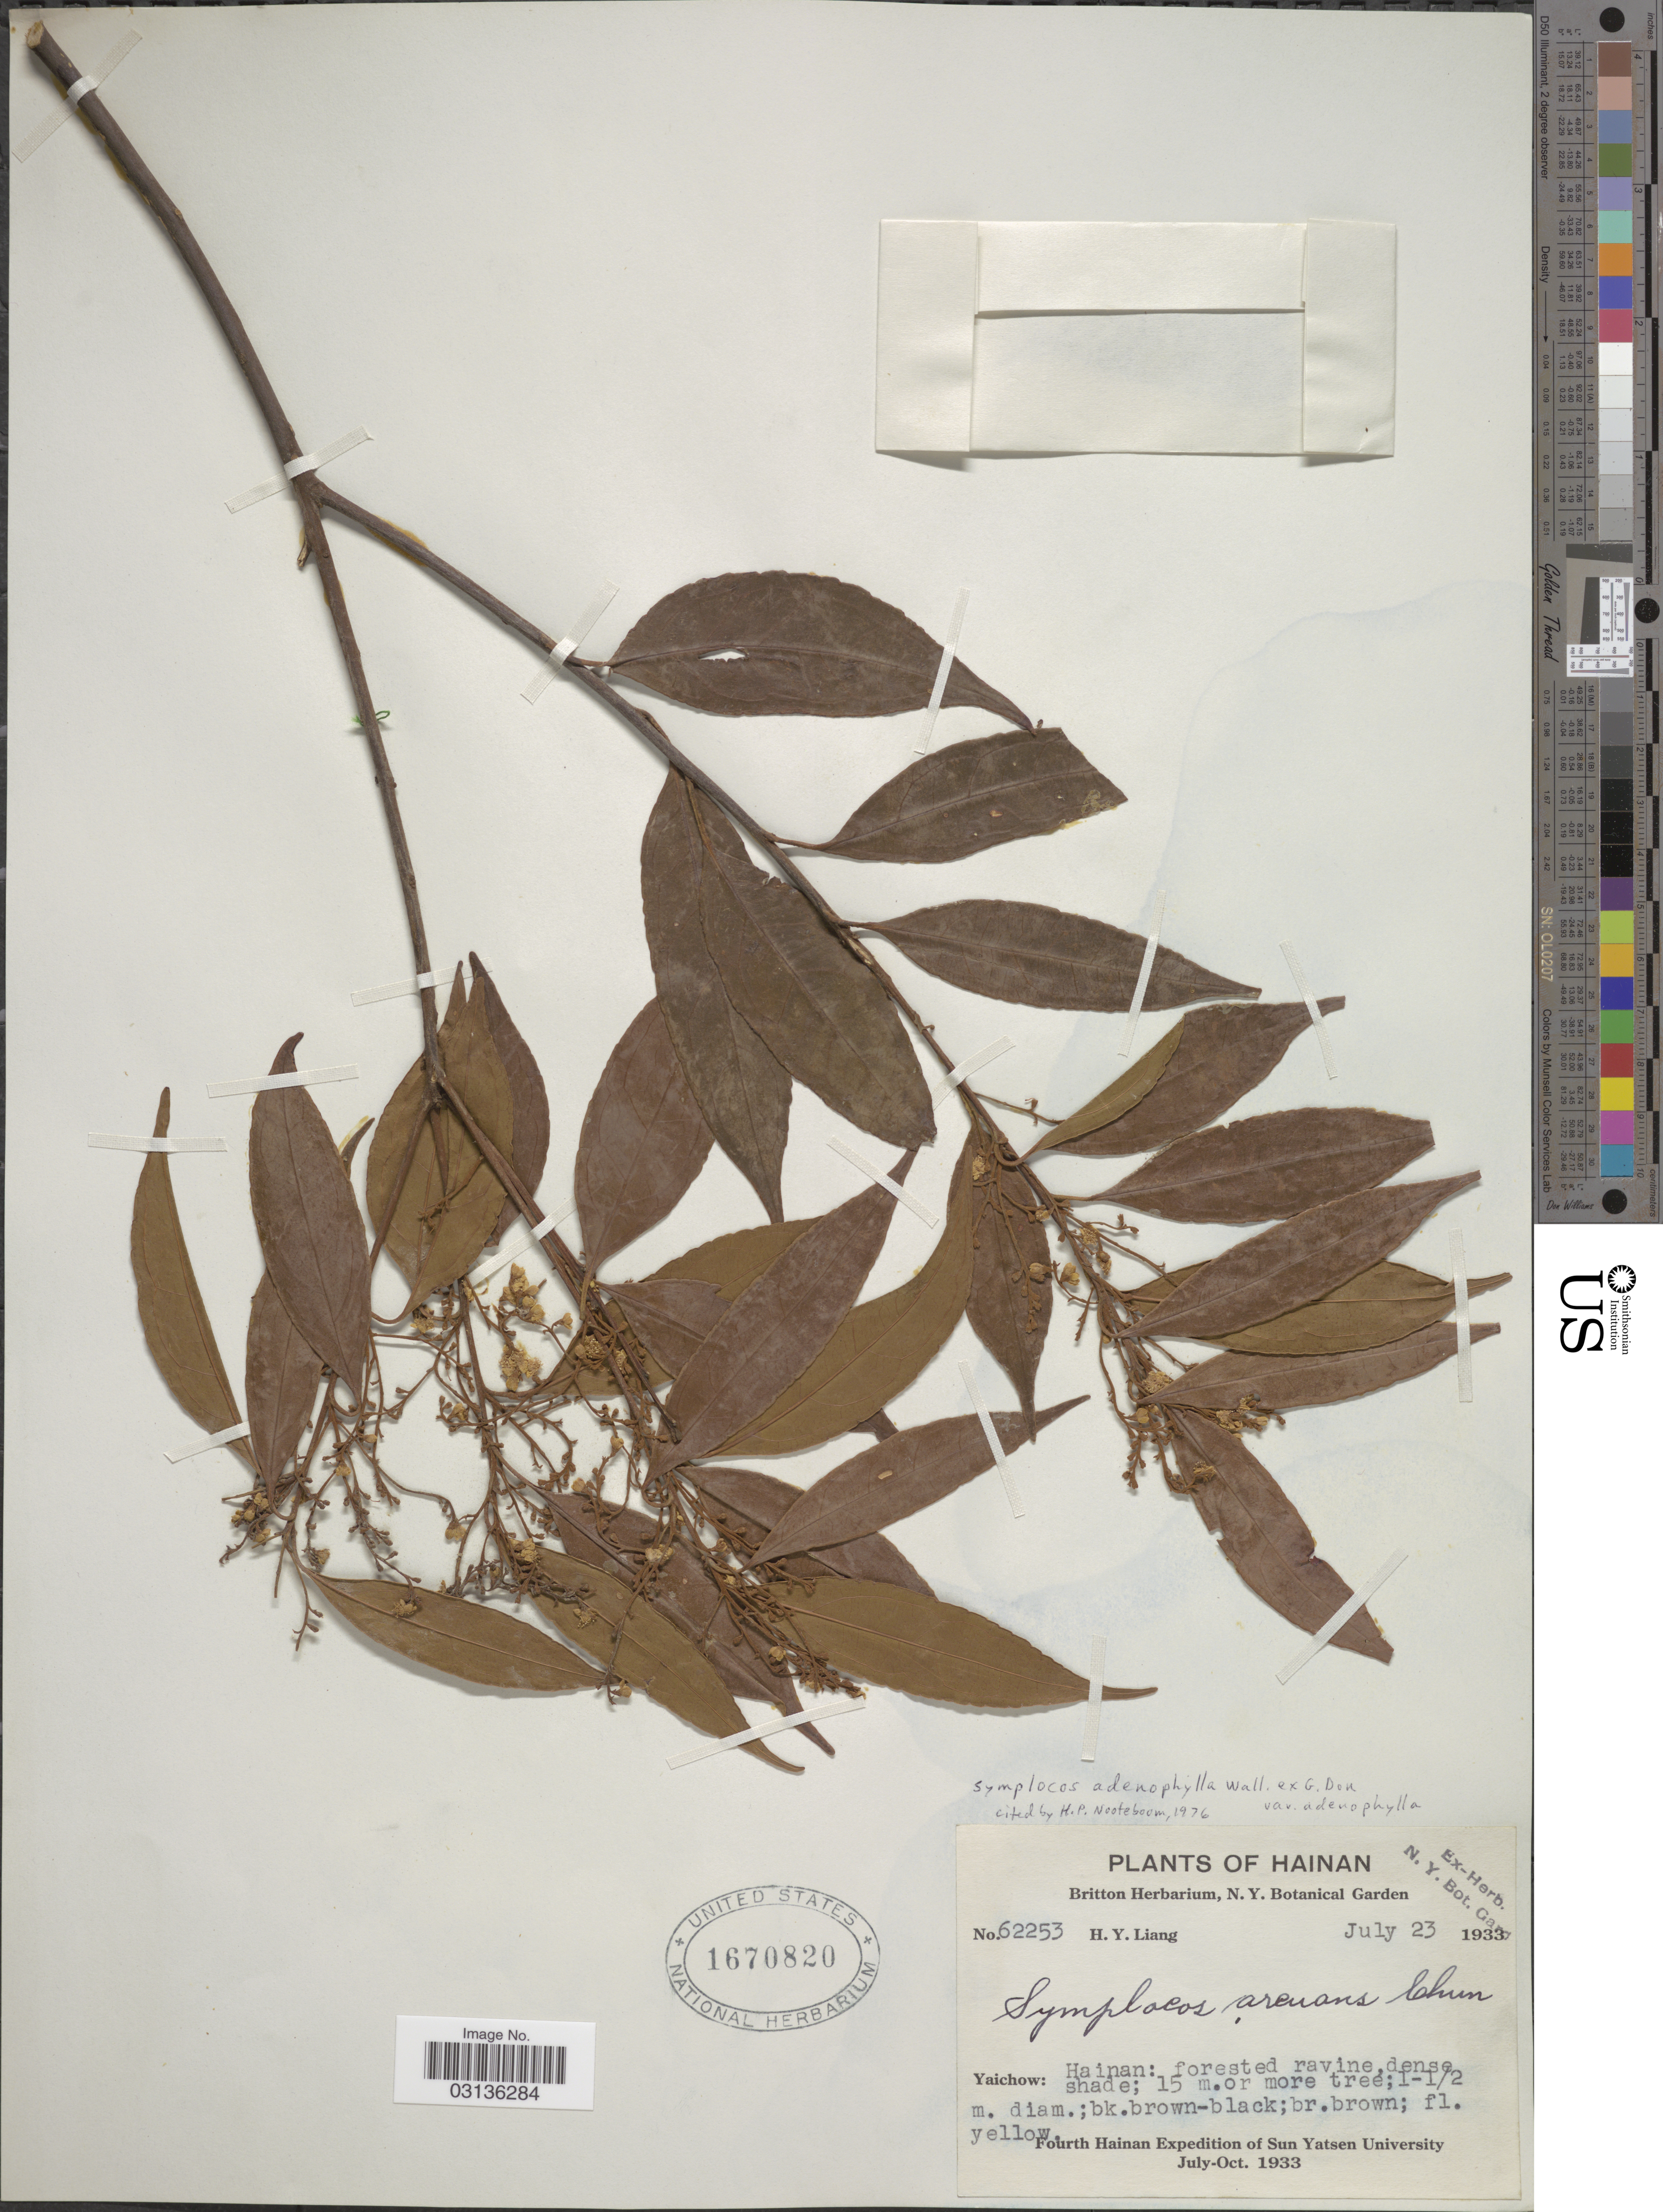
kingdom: Plantae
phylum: Tracheophyta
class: Magnoliopsida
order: Ericales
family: Symplocaceae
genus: Symplocos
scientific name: Symplocos adenophylla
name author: Wall. ex G. Don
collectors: H. Y. Liang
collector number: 62253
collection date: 1933-07-23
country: China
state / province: Hainan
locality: Yaichow.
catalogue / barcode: US 1670820